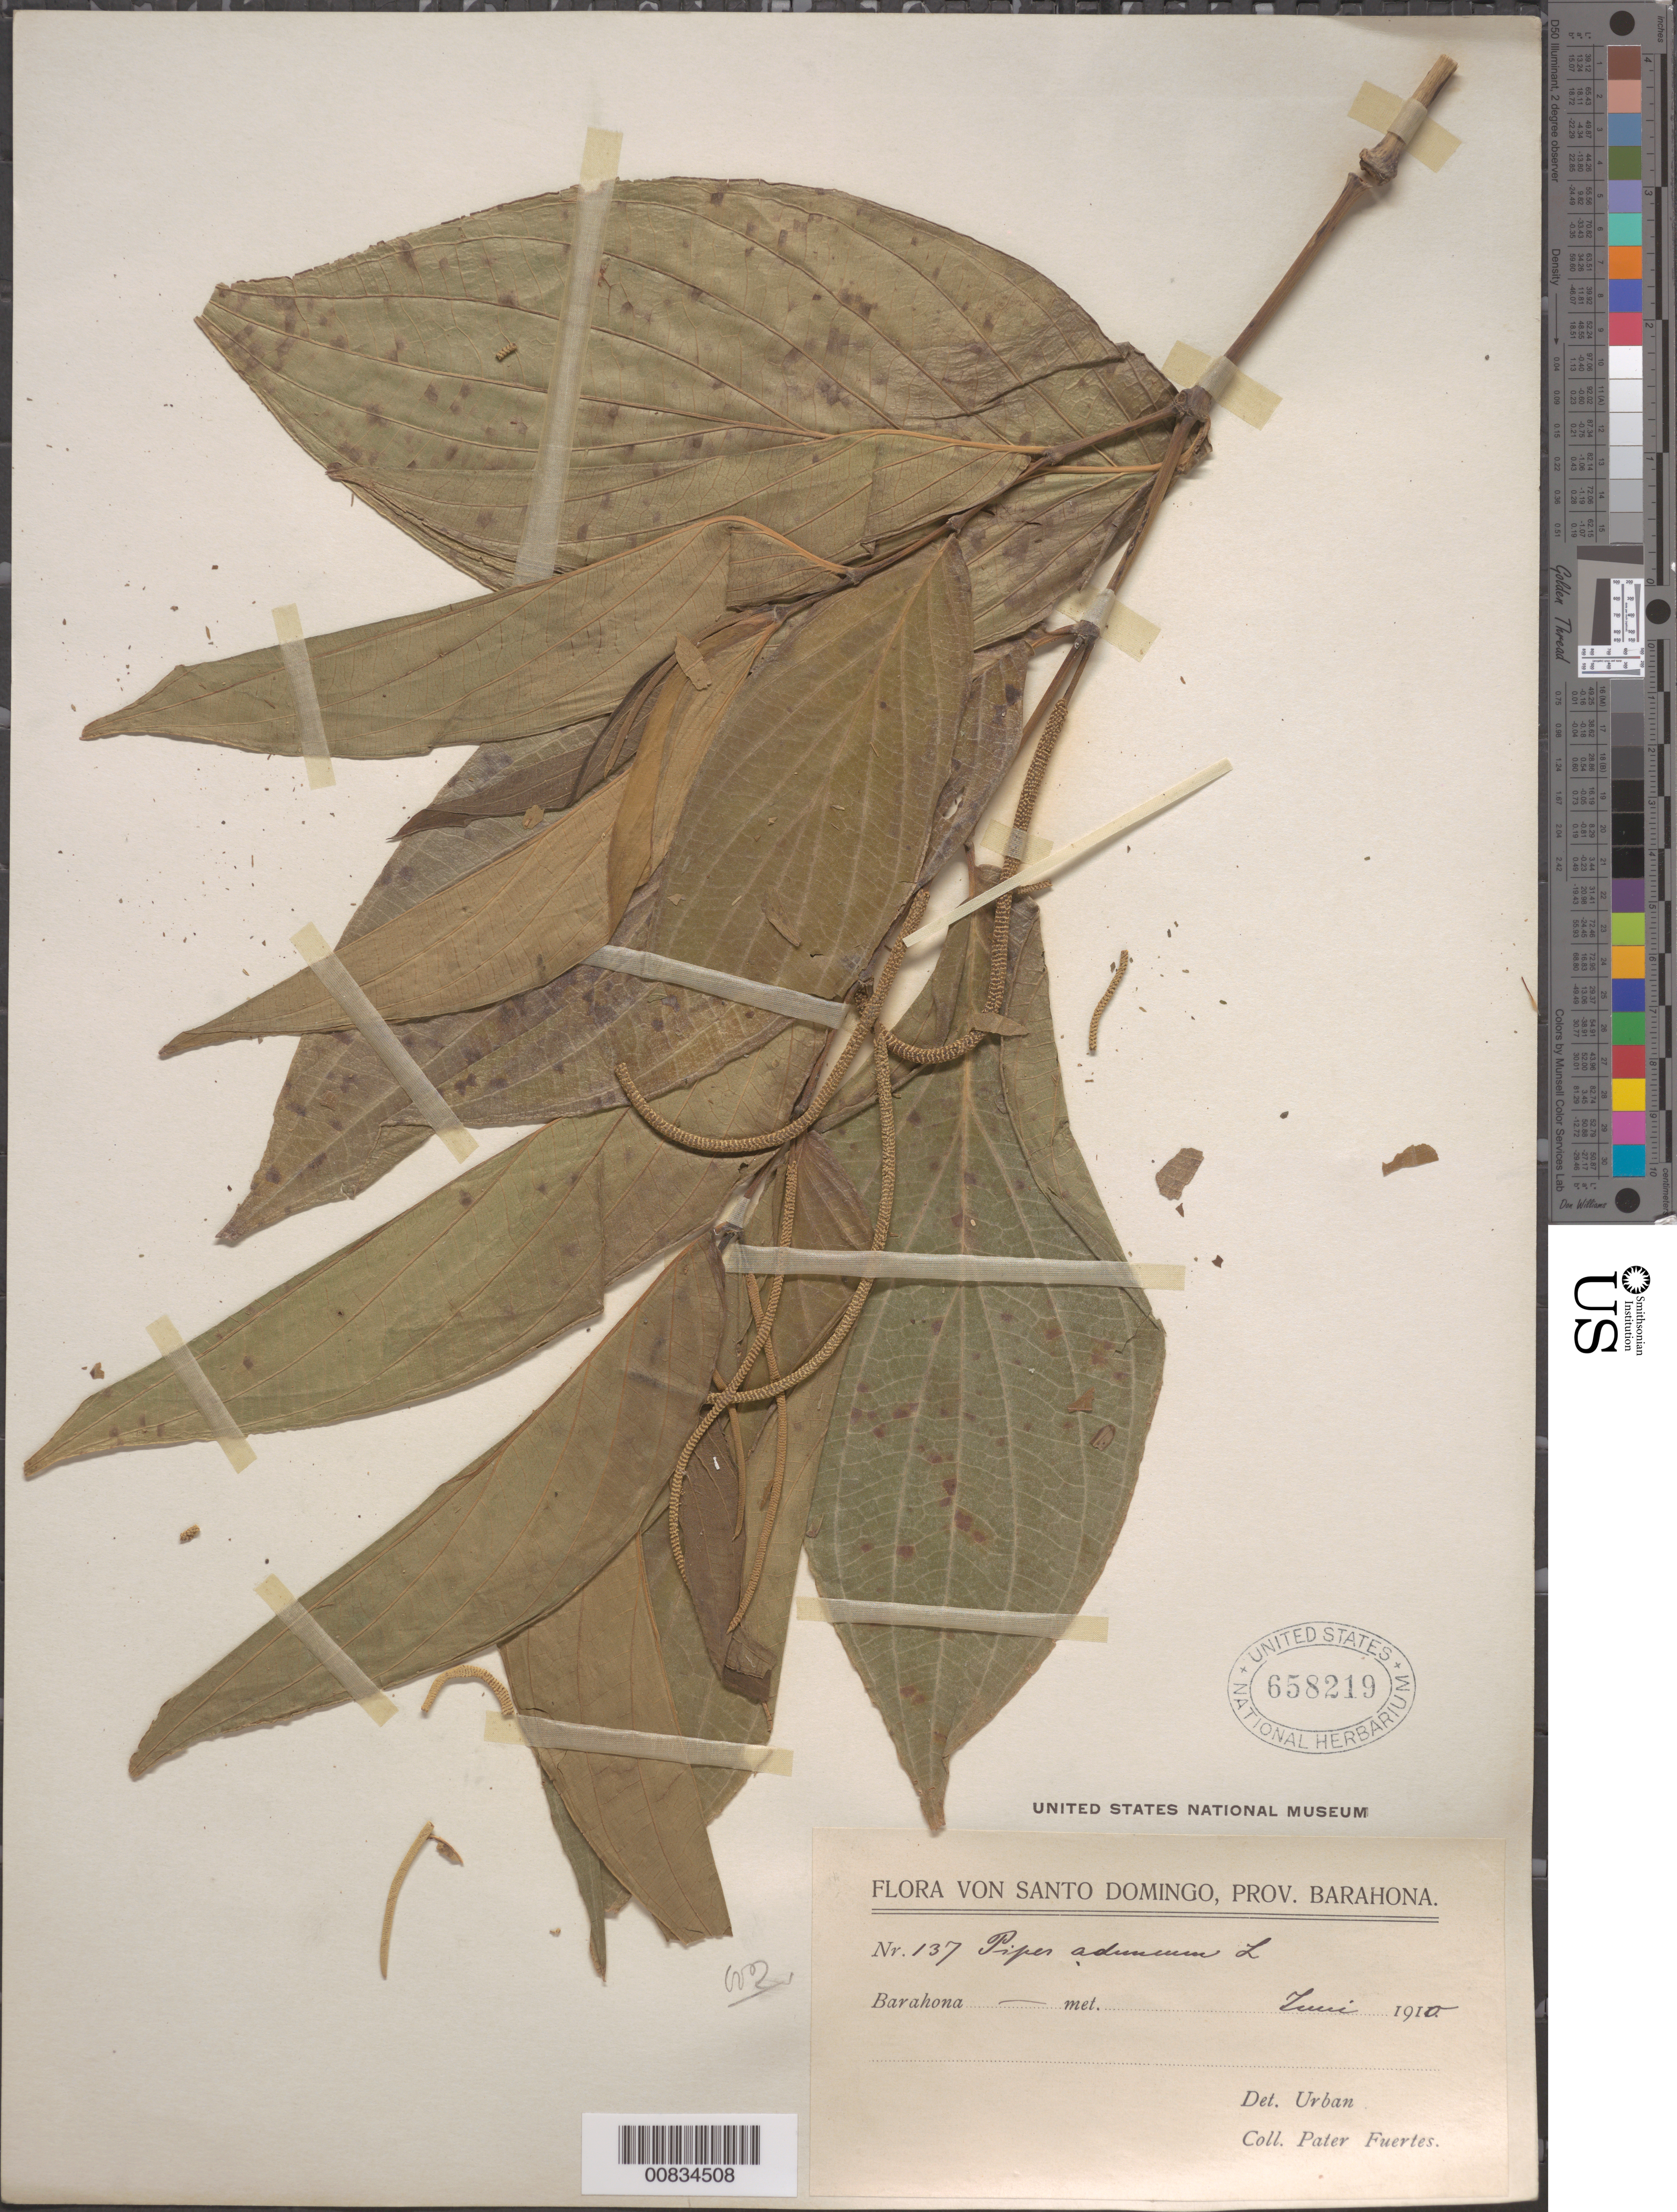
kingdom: Plantae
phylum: Tracheophyta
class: Magnoliopsida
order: Piperales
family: Piperaceae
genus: Piper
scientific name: Piper aduncum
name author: L.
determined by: Urban, Ignatz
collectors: M. D. Fuertes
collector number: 137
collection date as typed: Jun 1910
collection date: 1910-06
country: Dominican Republic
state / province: Barahona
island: Hispaniola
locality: Barahona.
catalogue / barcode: US 658219